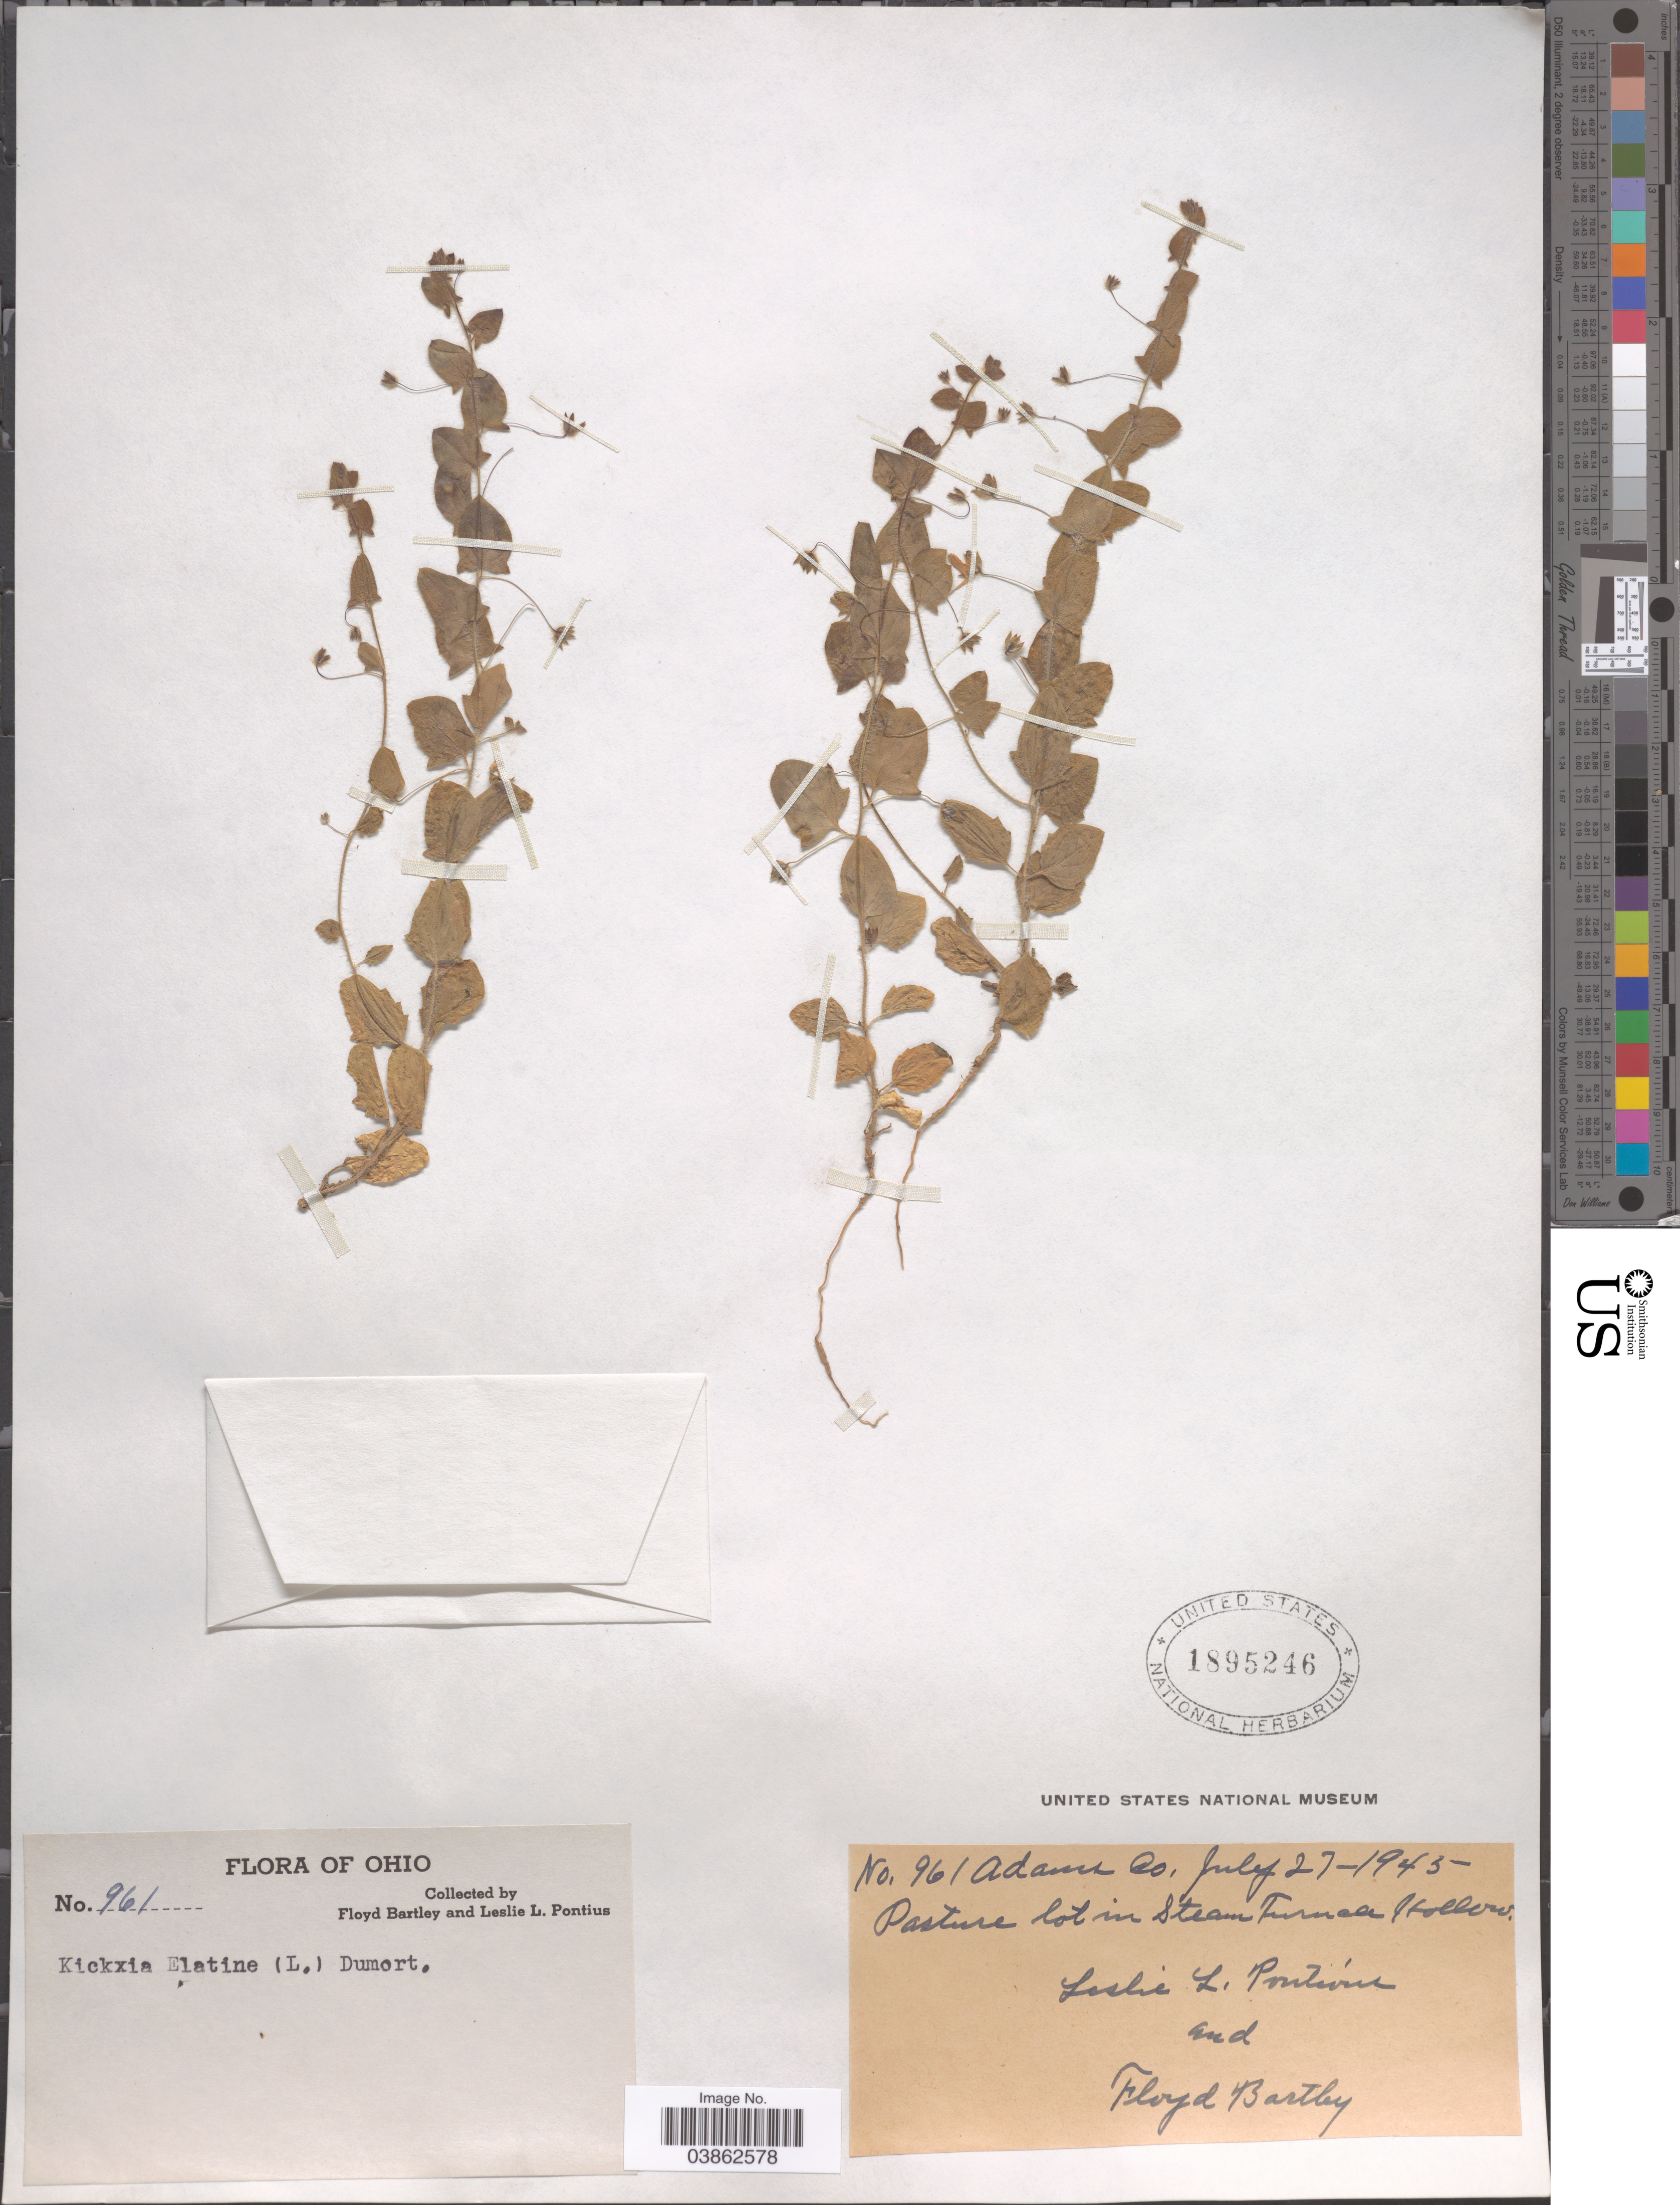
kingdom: Plantae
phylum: Tracheophyta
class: Magnoliopsida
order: Lamiales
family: Plantaginaceae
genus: Kickxia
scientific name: Kickxia elatine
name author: (L.) Dumort.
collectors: F. Bartley & L. Pontius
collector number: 961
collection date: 1945-07-27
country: United States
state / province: Ohio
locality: Pasture lot in Steam Furnace Hollow.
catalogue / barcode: US 1895246